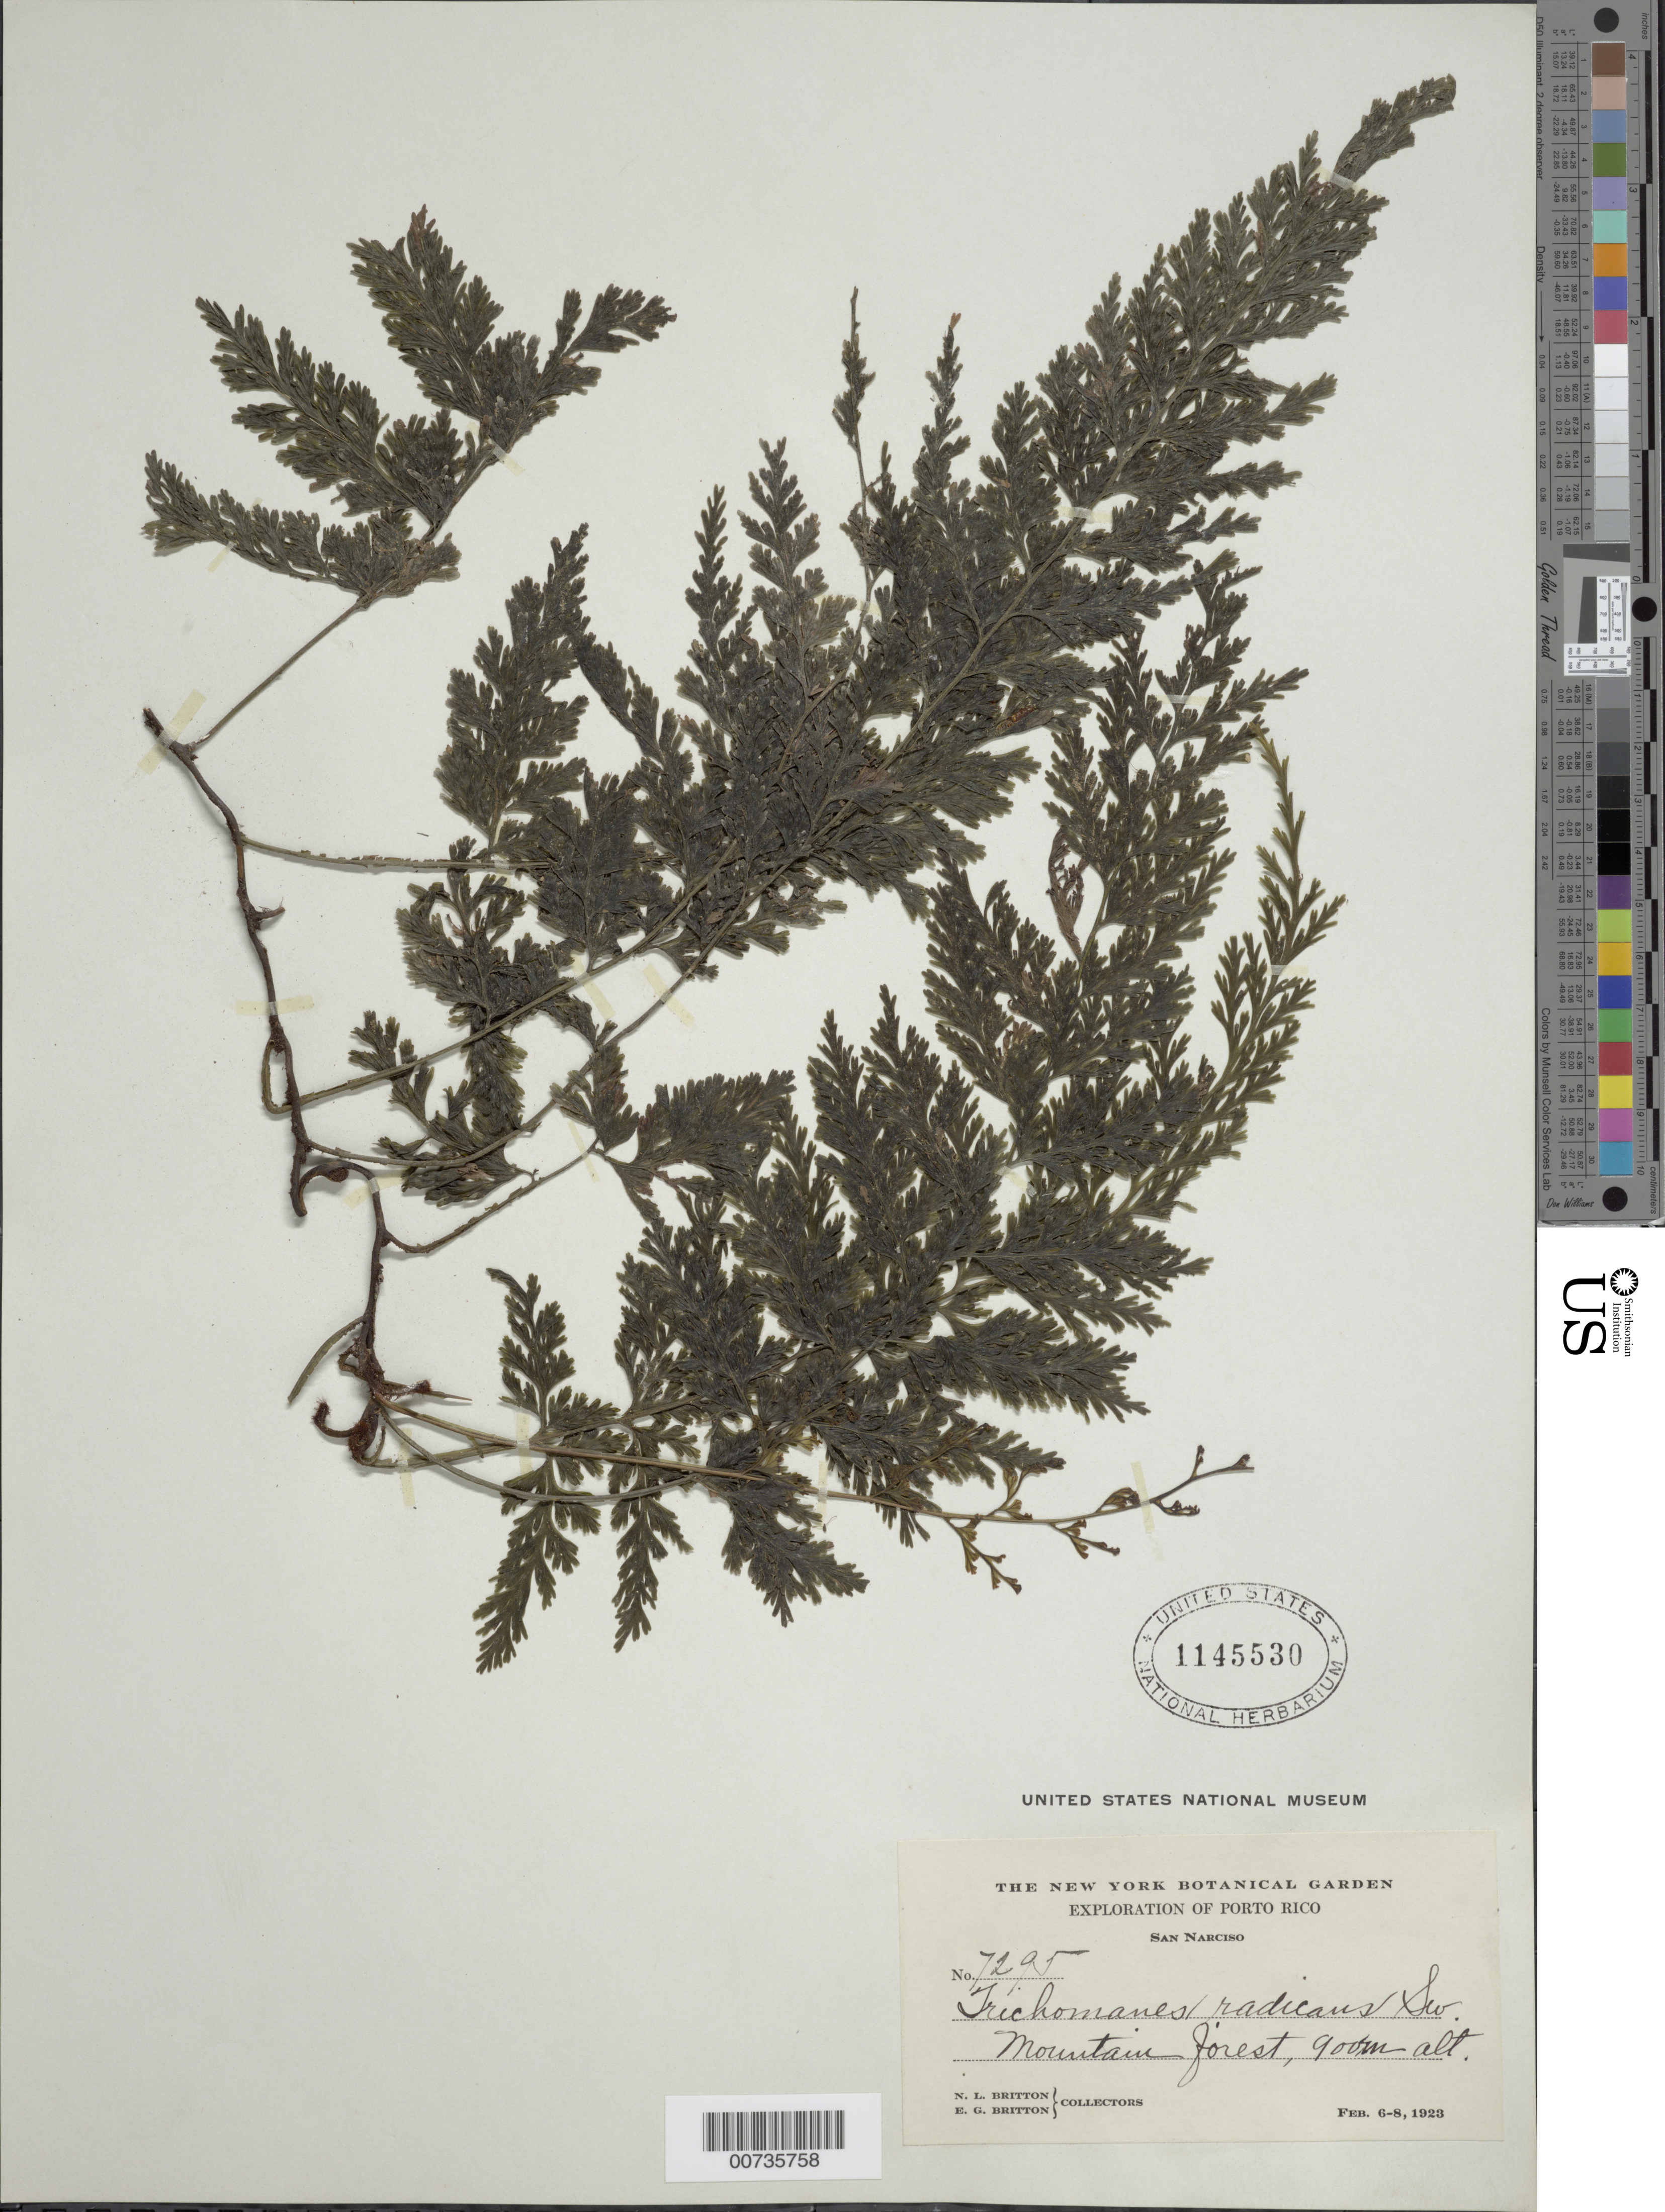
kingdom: Plantae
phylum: Tracheophyta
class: Polypodiopsida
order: Hymenophyllales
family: Hymenophyllaceae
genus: Vandenboschia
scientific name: Vandenboschia radicans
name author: (Sw.) Copel.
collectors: N. Britton & E. G. Britton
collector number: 7295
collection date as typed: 06 Feb 1923 to 08 Feb 1923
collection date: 1923-02-06/1923-02-08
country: Puerto Rico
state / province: Jayuya (?)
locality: San Narciso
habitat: Mountain forest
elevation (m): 900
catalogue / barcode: US 1145530